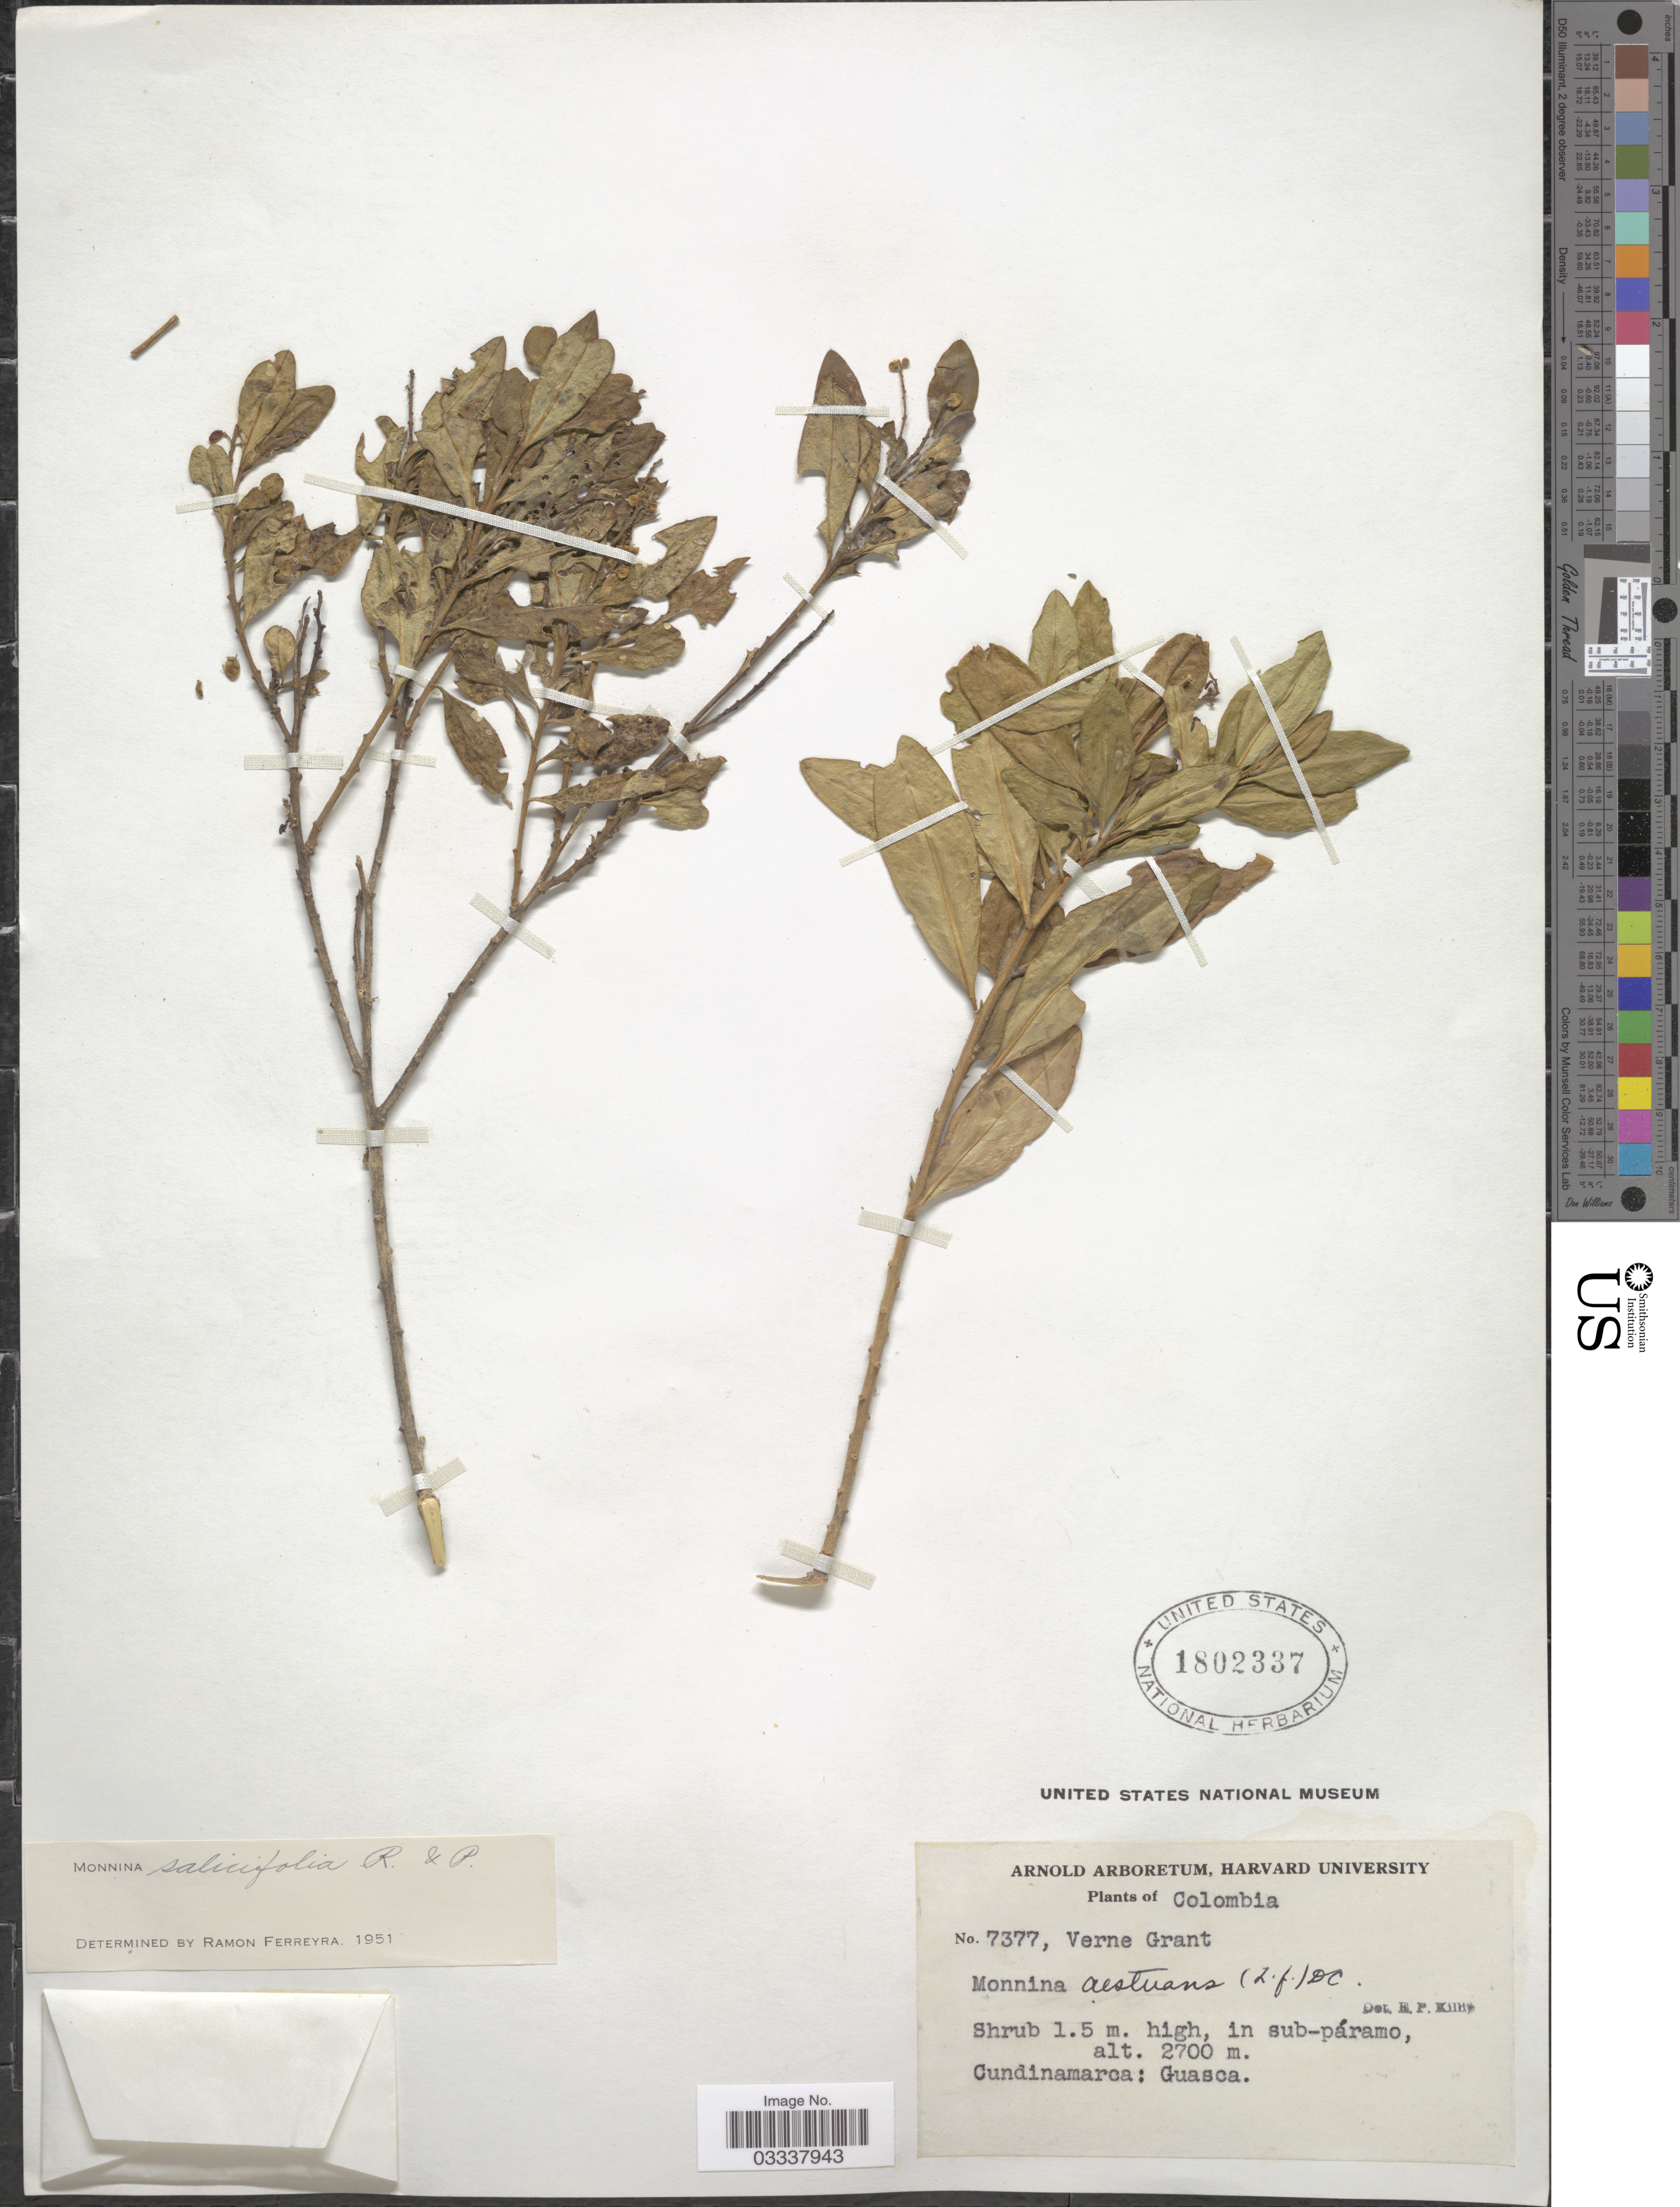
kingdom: Plantae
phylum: Tracheophyta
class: Magnoliopsida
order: Fabales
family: Polygalaceae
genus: Monnina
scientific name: Monnina salicifolia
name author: Ruiz & Pav.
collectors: V. Grant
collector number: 7377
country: Colombia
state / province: Cundinamarca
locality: Guasca.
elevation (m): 2700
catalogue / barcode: US 1802337